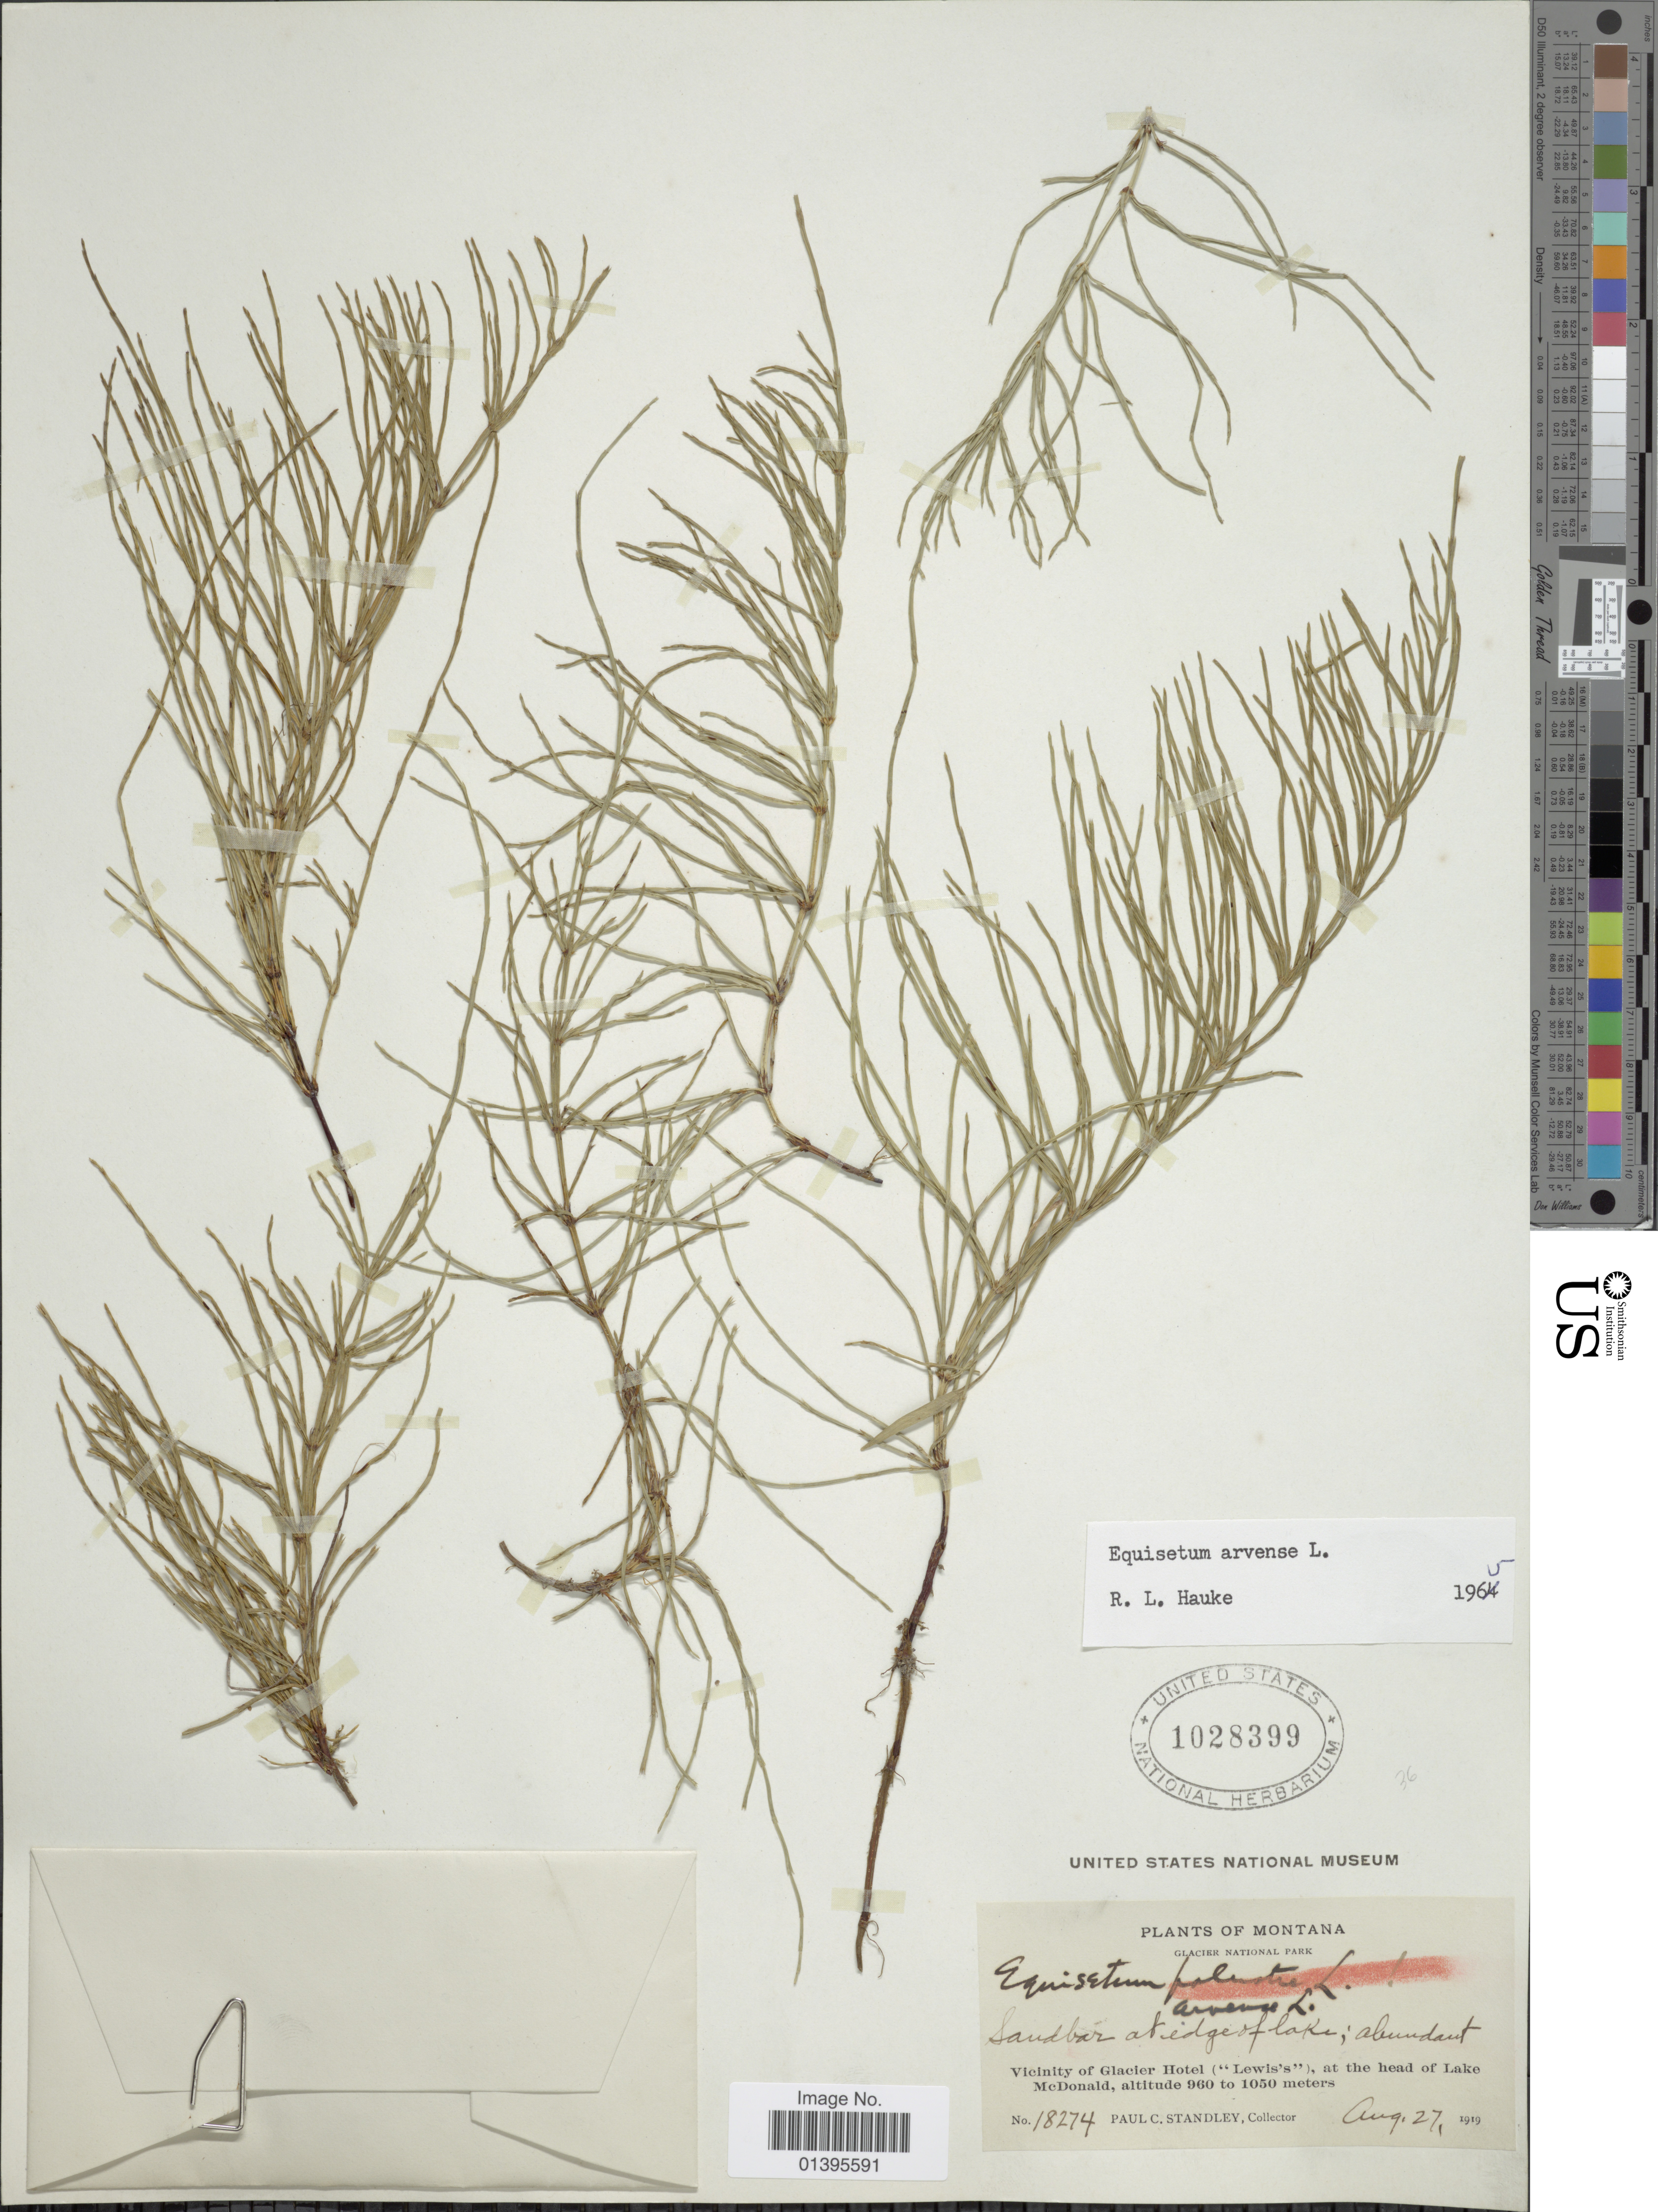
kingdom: Plantae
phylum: Tracheophyta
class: Polypodiopsida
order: Equisetales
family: Equisetaceae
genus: Equisetum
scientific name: Equisetum arvense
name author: L.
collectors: P. C. Standley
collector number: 18274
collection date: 1919-08-27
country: United States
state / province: Montana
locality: Glacier National Park. Vicinity of Glacier Hotel (Lewis's), at the head of Lake McDonald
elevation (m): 960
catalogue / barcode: US 1028399